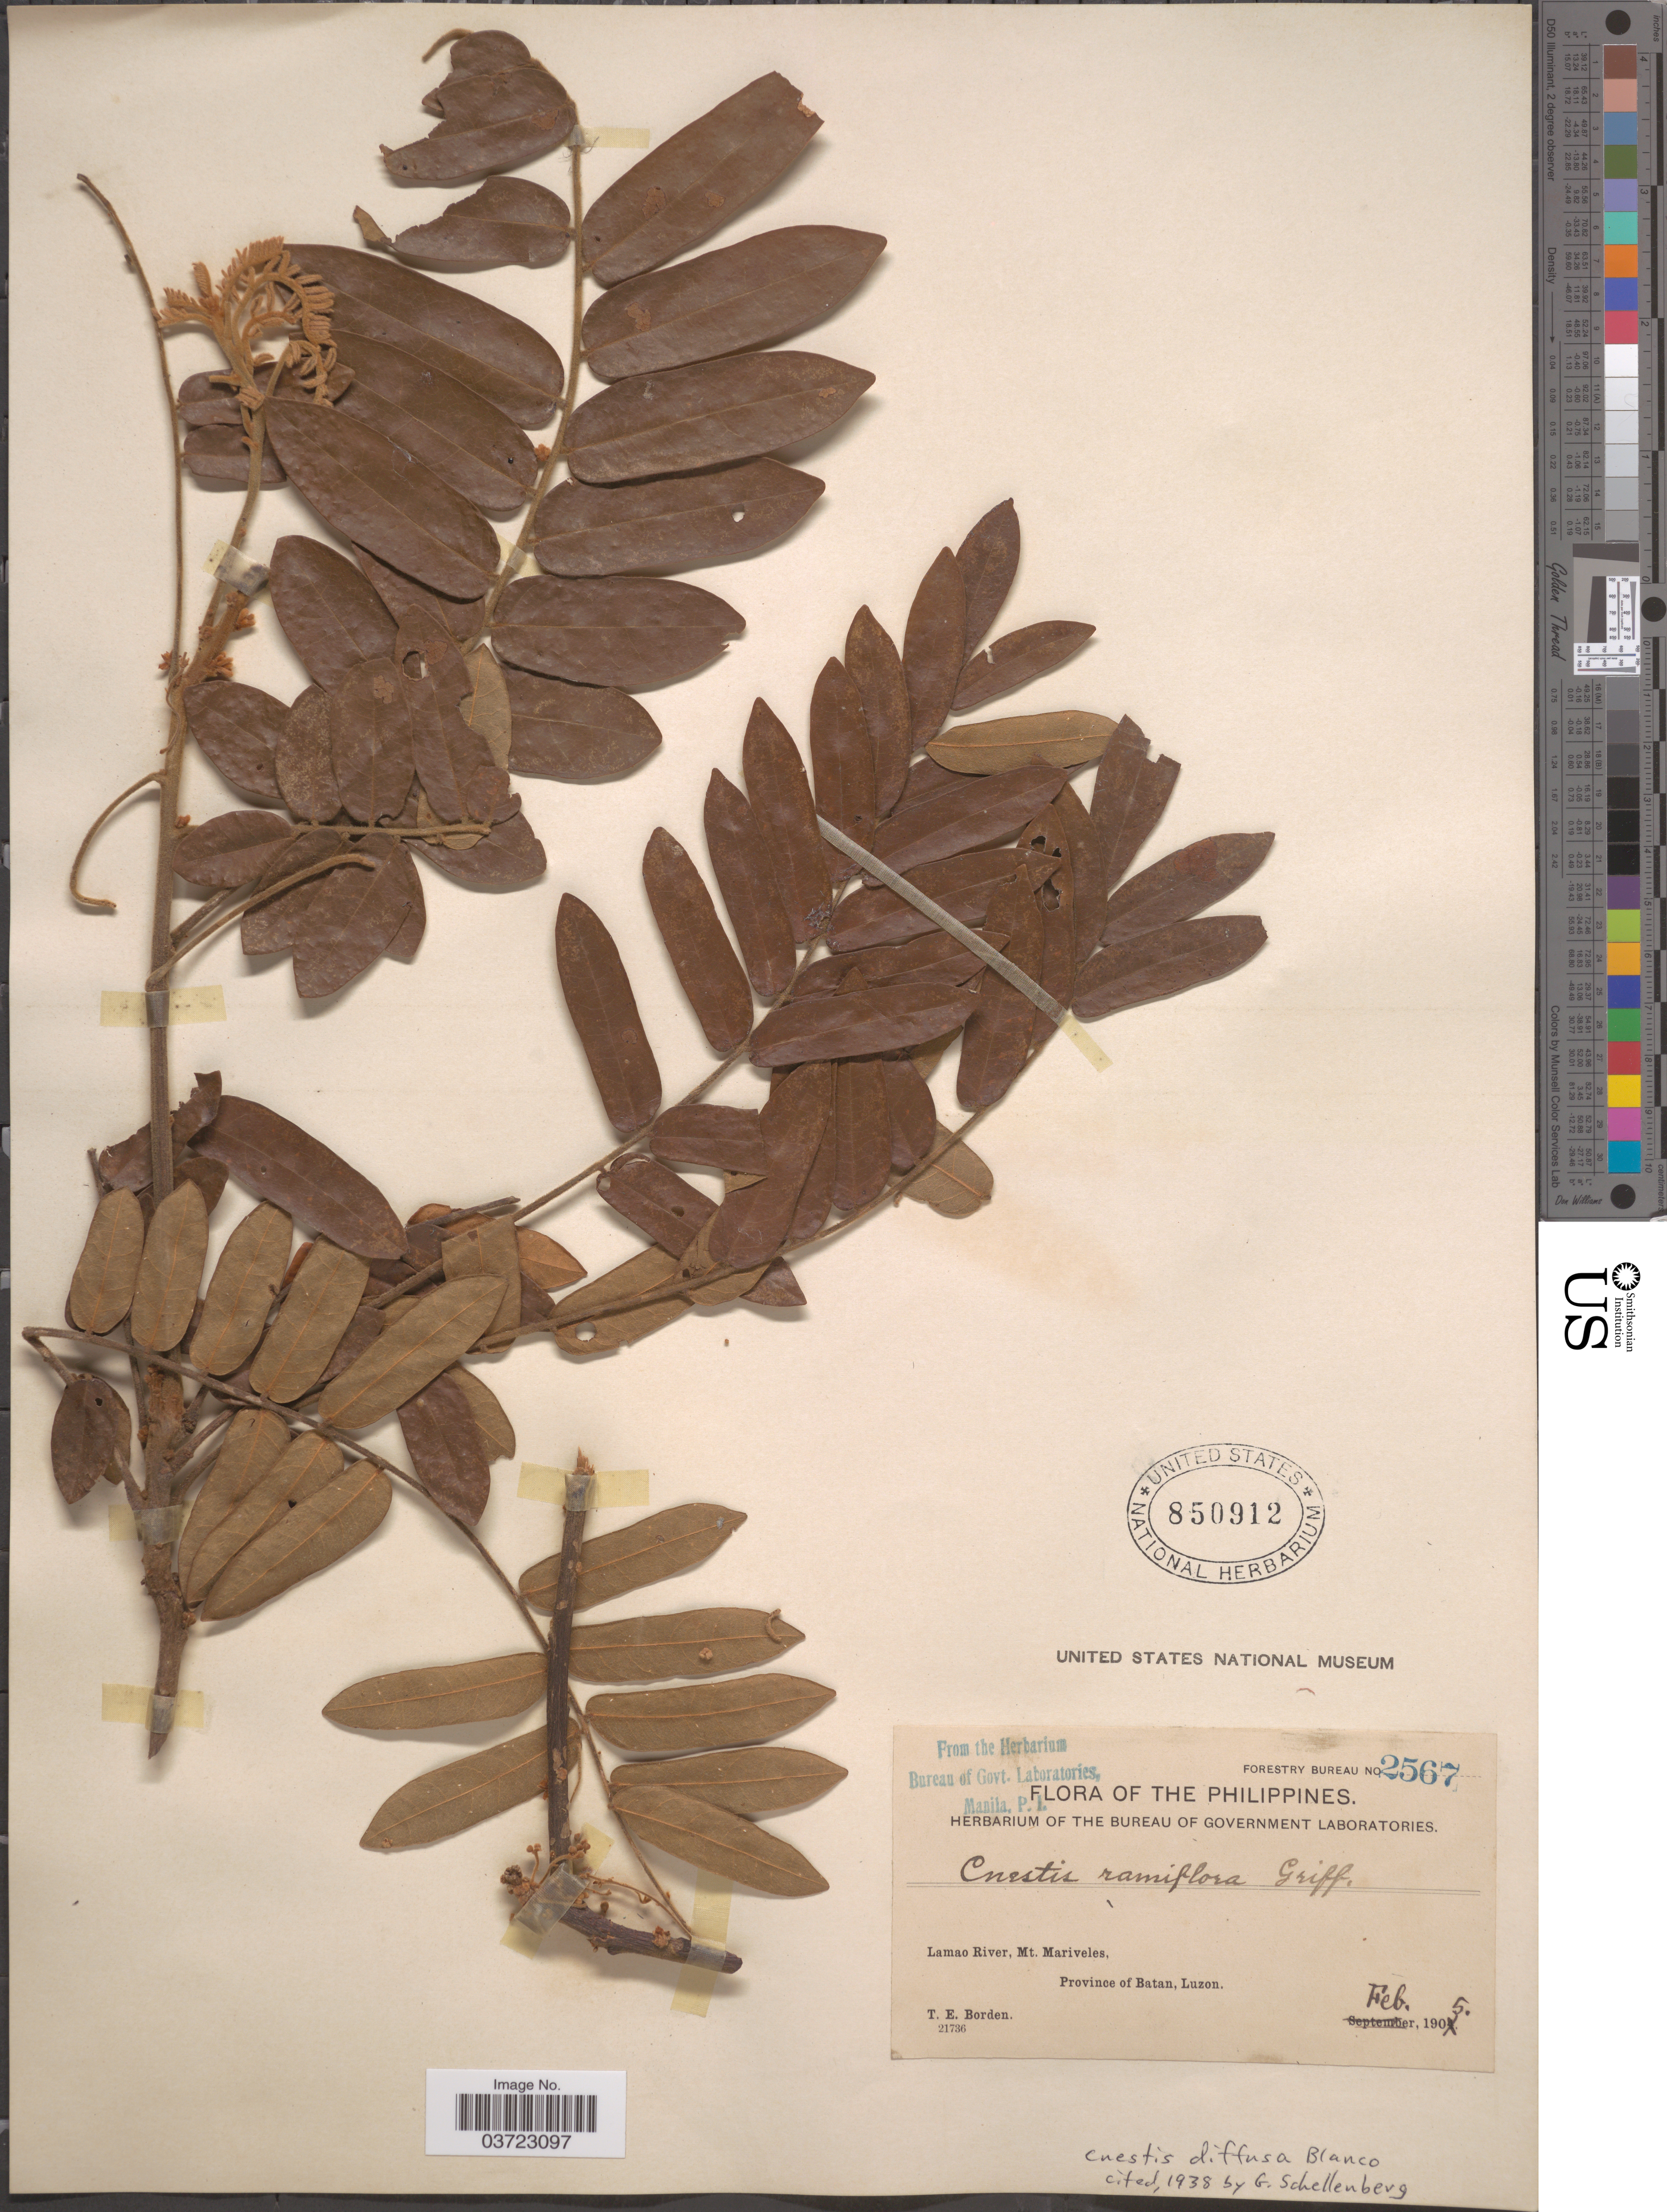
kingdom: Plantae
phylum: Tracheophyta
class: Magnoliopsida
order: Oxalidales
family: Connaraceae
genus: Cnestis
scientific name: Cnestis palala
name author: (Lour.) Merr.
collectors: T. E. Borden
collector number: Forestry Bureau 2567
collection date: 1905-02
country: Philippines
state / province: Cagayan Valley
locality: Lamao River, Mt. Mariveles. Province of Batan, Luzon.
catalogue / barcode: US 850912